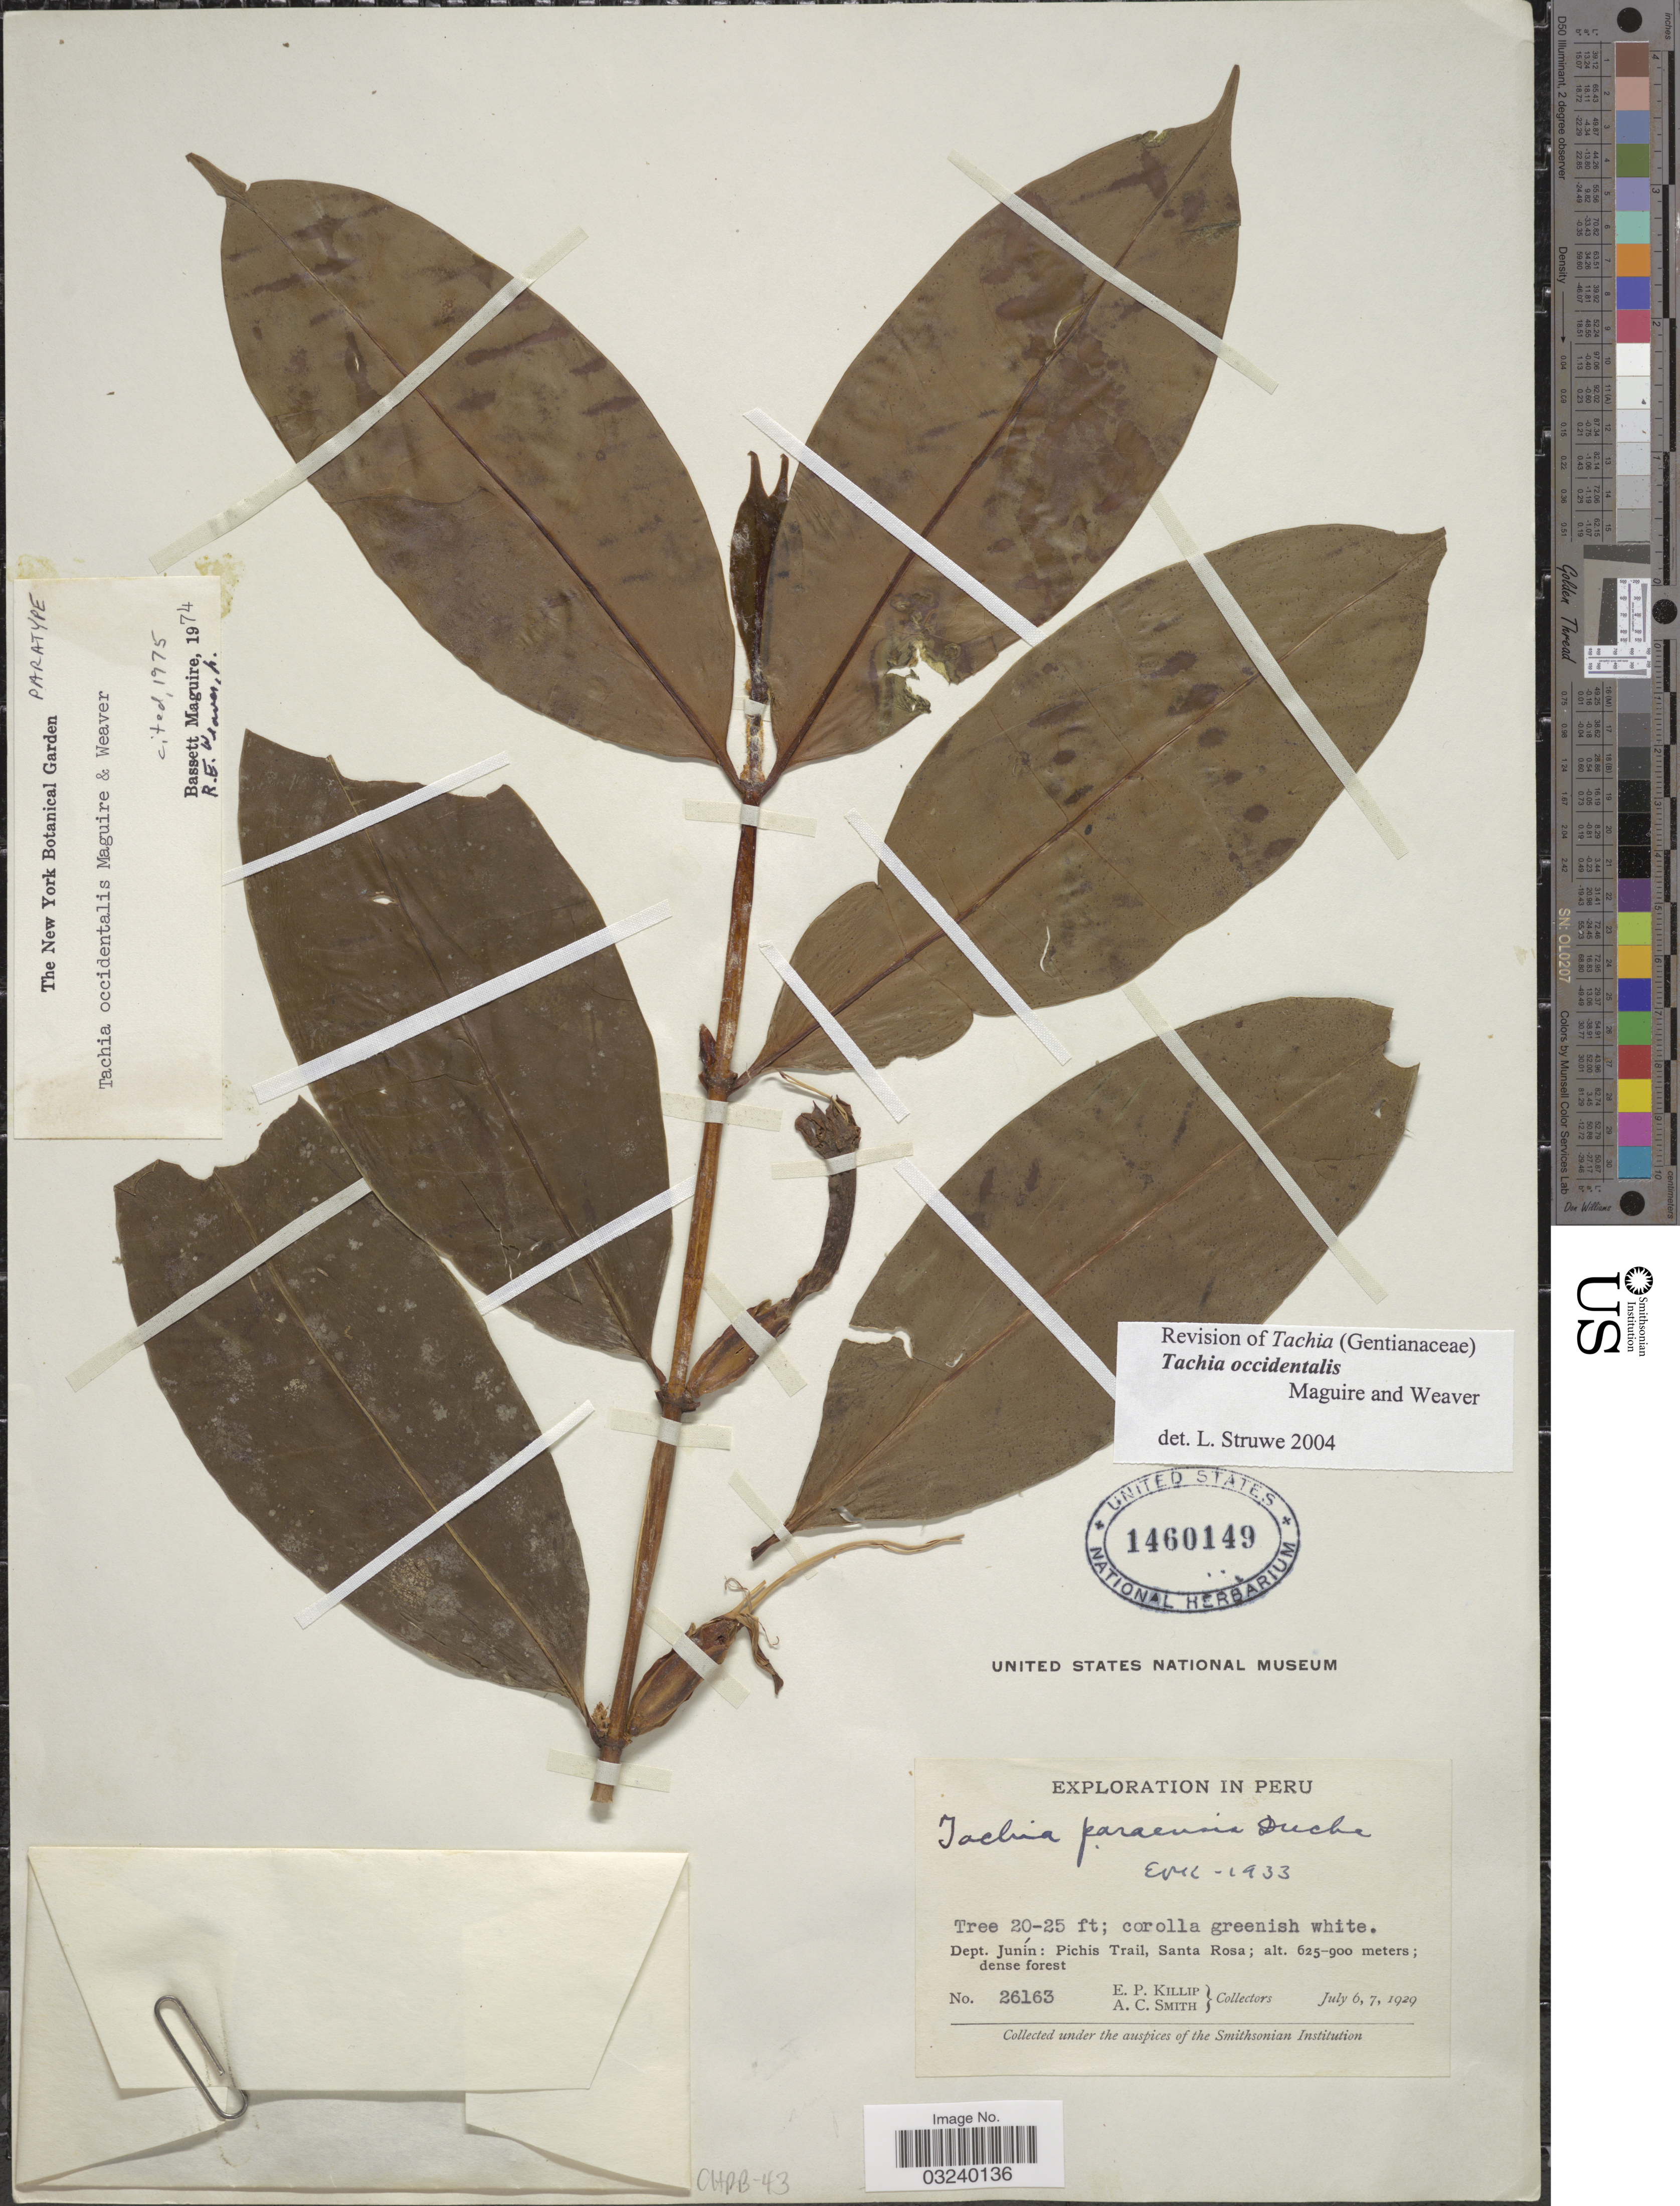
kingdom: Plantae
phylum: Tracheophyta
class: Magnoliopsida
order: Gentianales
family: Gentianaceae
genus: Tachia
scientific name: Tachia occidentalis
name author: Maguire & Weaver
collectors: E. P. Killip & A. C. Smith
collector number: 26163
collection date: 1929-07-06/1929-07-07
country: Peru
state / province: Junín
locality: Dept. Junín: Pichis Trail, Santa Rosa.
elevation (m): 625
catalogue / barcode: US 1460149